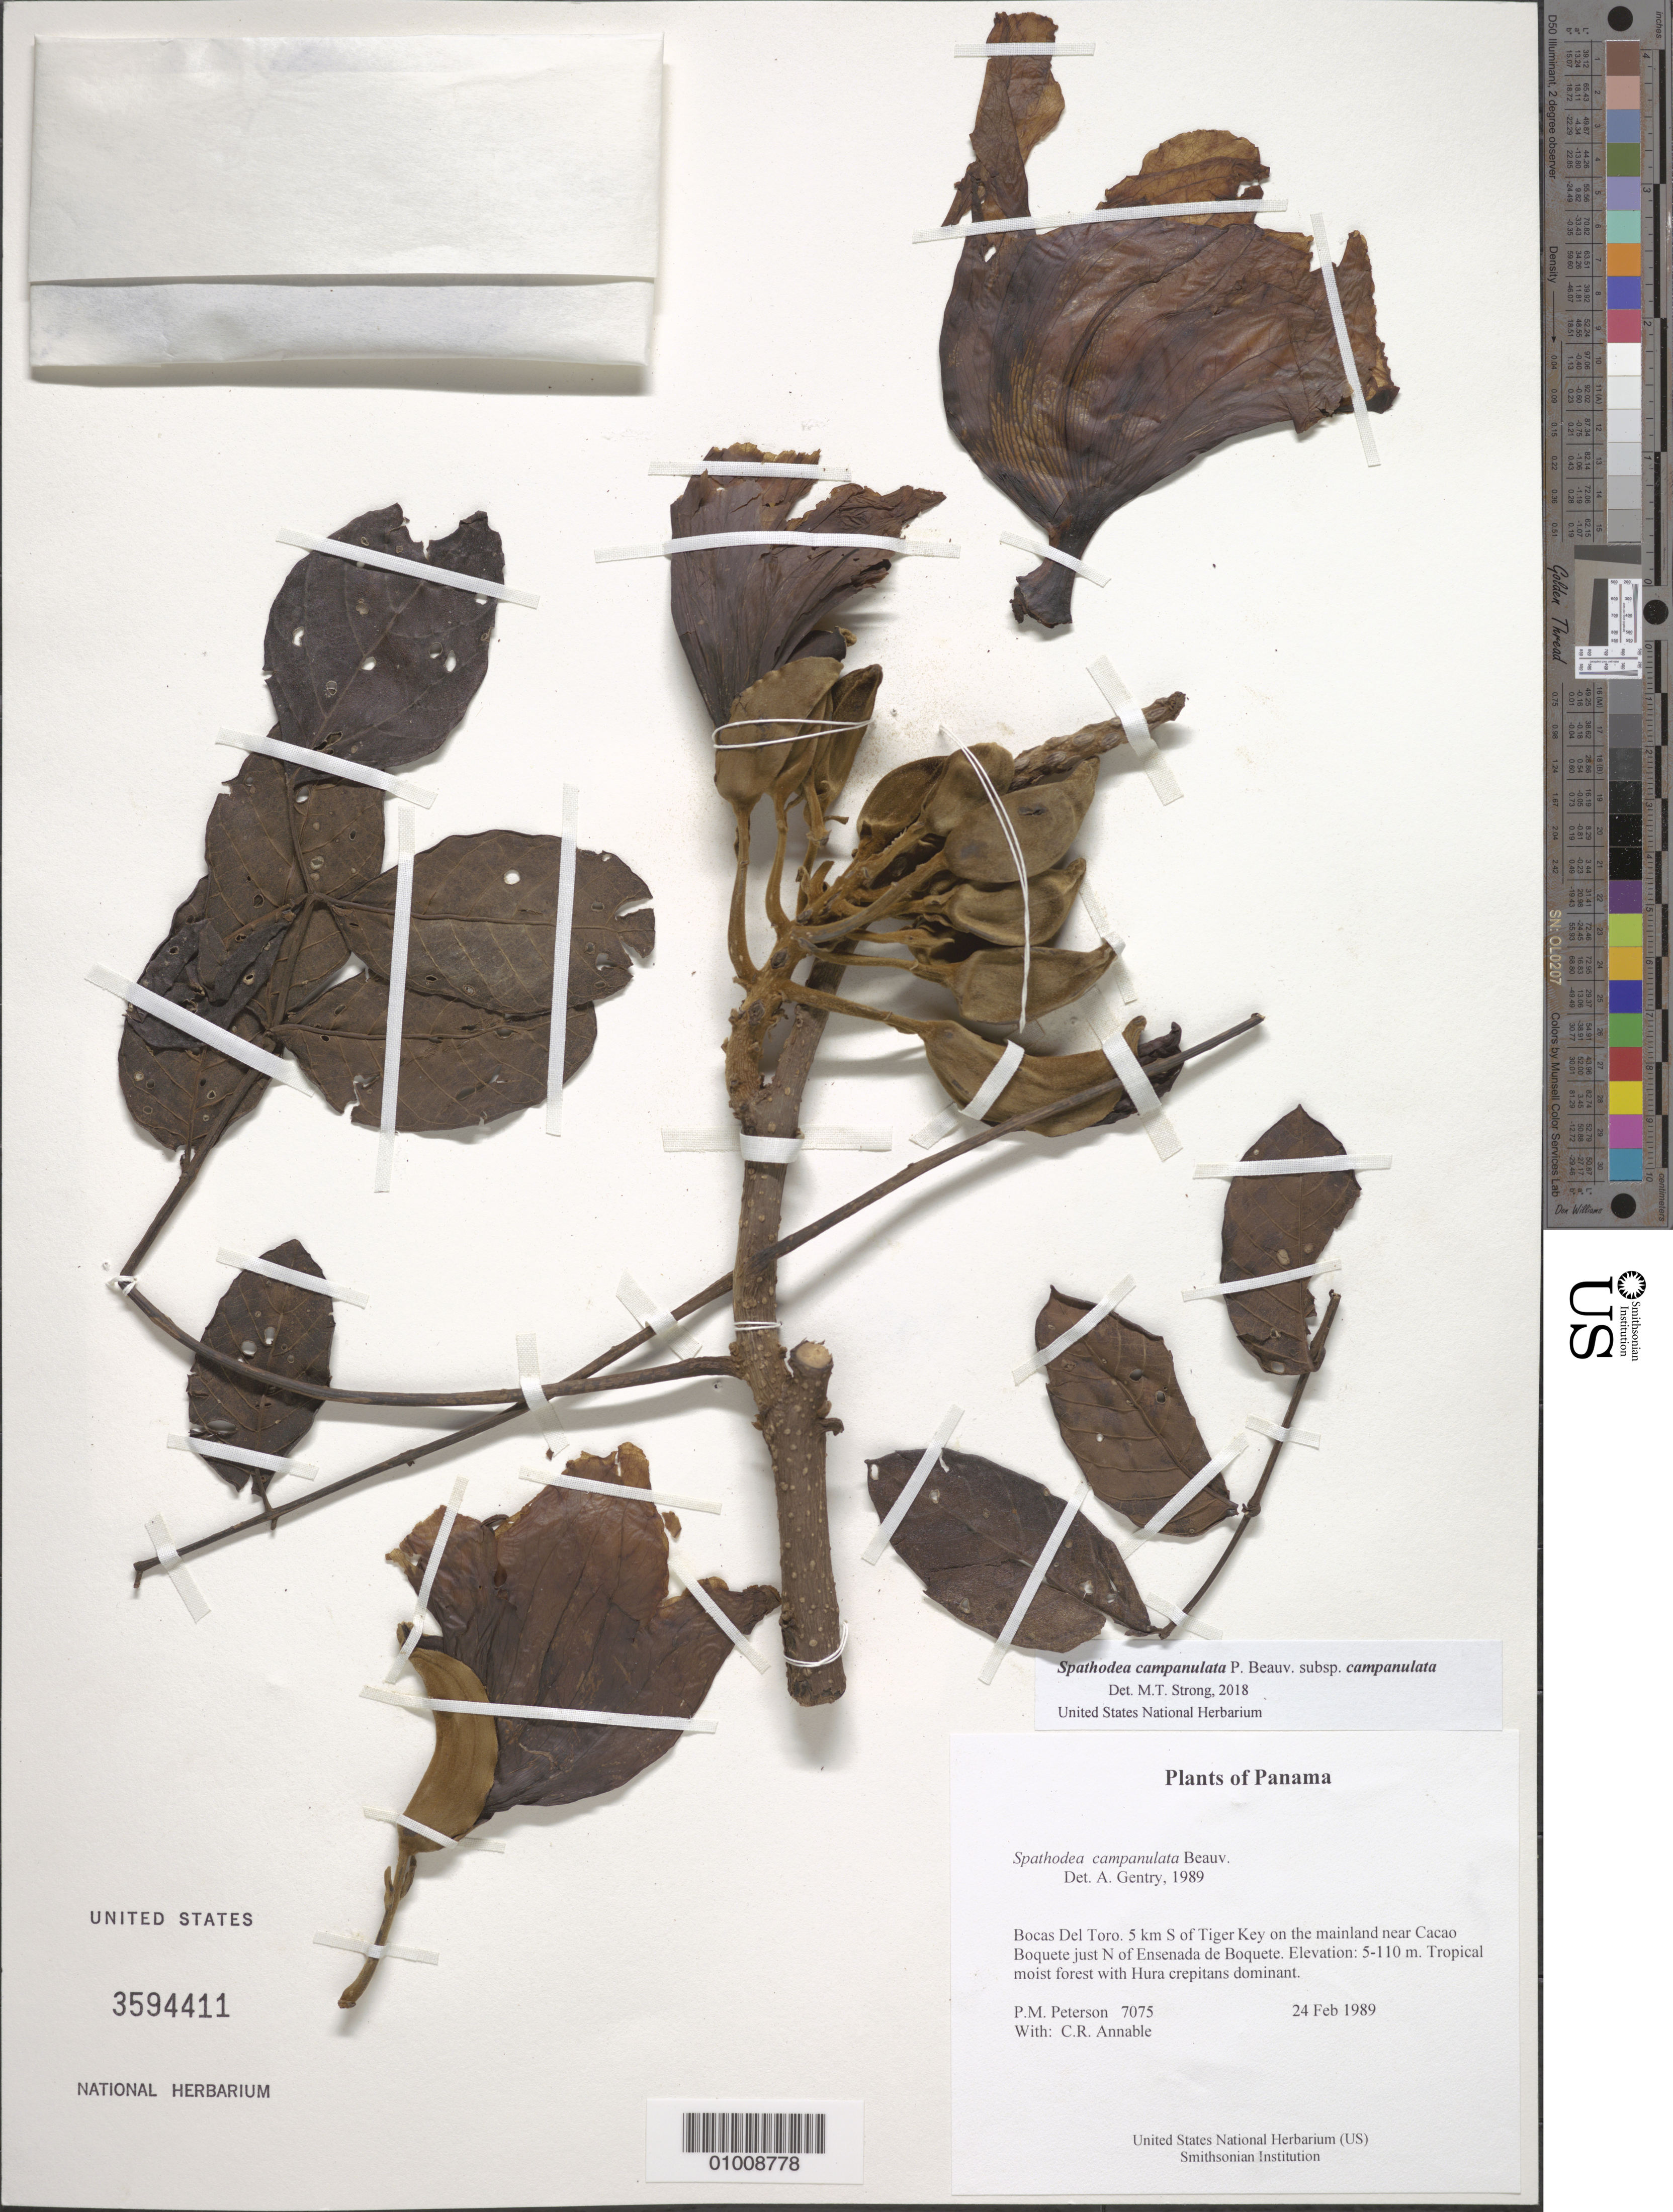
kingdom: Plantae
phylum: Tracheophyta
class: Magnoliopsida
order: Lamiales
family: Bignoniaceae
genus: Spathodea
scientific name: Spathodea campanulata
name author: P. Beauv.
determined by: Gentry, A. H.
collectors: P. M. Peterson & C. R. Annable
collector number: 07075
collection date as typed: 24 Feb 1989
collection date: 1989-02-24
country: Panama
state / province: Bocas del Toro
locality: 5 km S of Tiger Key on the mainland near Cacao Boquete just N of Ensenada de Boquete.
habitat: Tropical moist forest with Hura crepitans dominant.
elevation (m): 5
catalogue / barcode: US 3594411